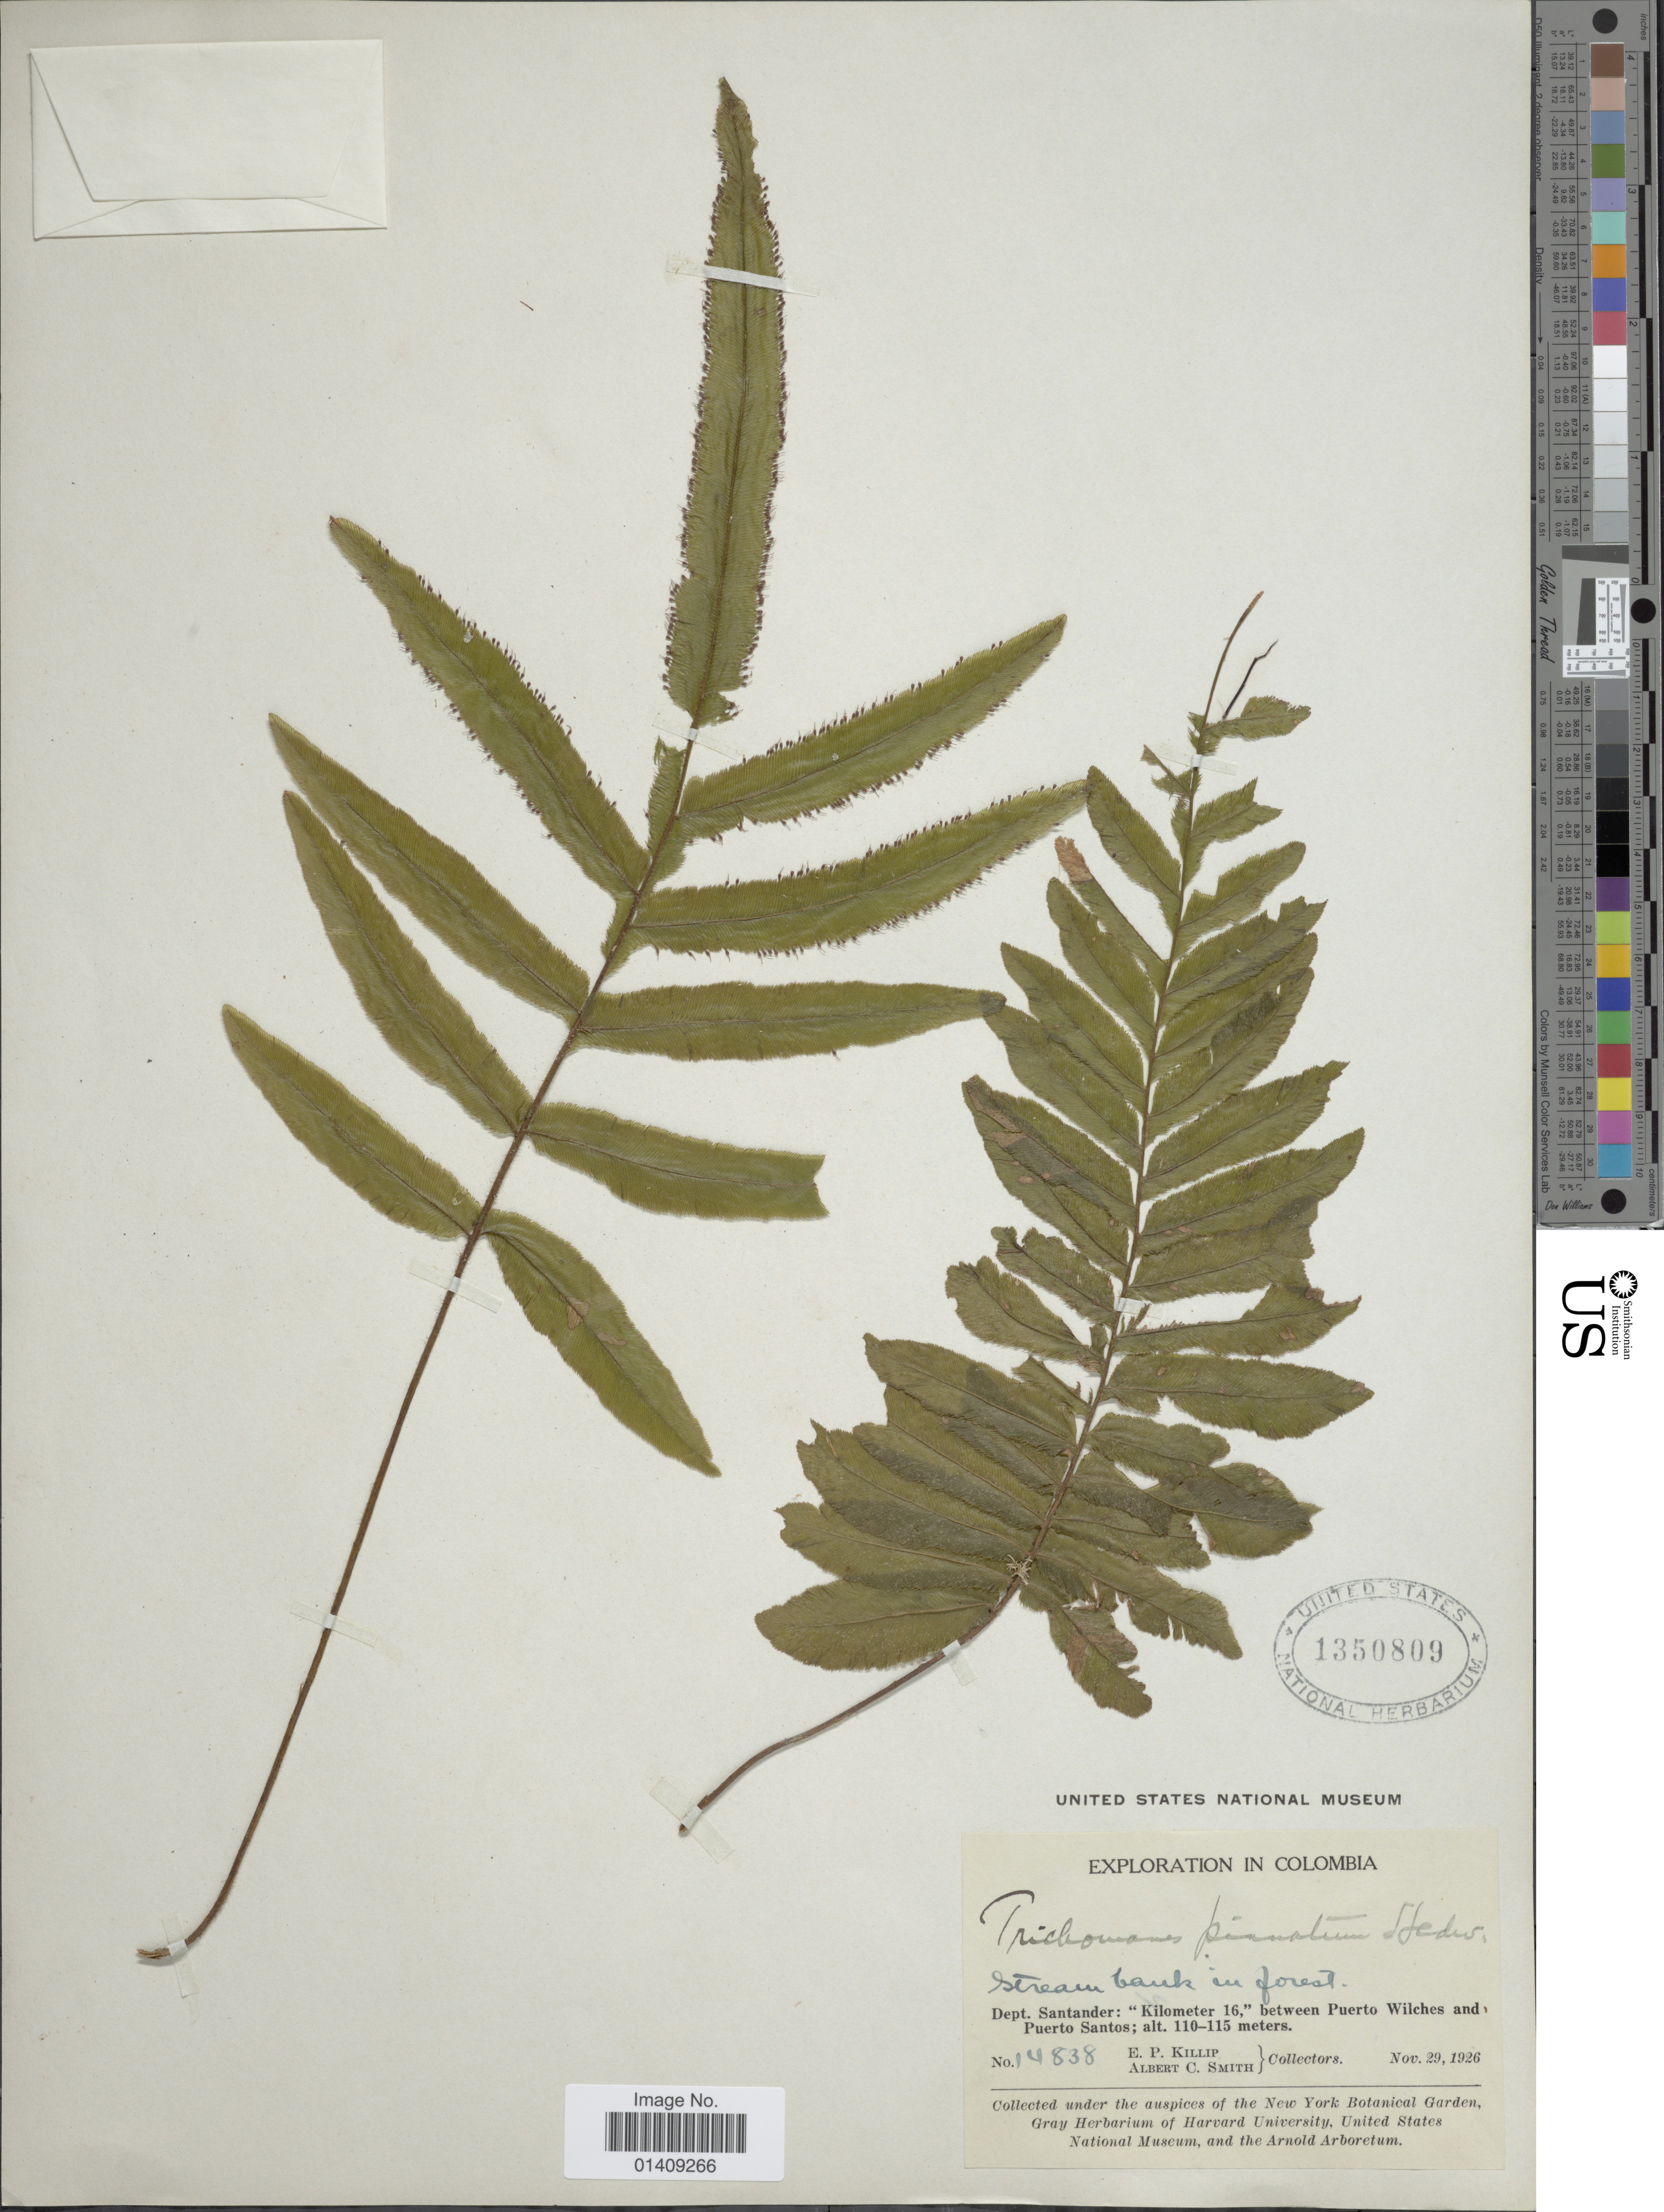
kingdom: Plantae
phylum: Tracheophyta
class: Polypodiopsida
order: Hymenophyllales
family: Hymenophyllaceae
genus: Trichomanes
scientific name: Trichomanes pinnatum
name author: Hedw.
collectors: E. P. Killip & A. C. Smith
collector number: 14838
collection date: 1926-11-29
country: Colombia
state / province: Santander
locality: Dept. Santander: Kilometer 16 between Puerto Wilches and Puerto Santos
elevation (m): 110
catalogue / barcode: US 1350809